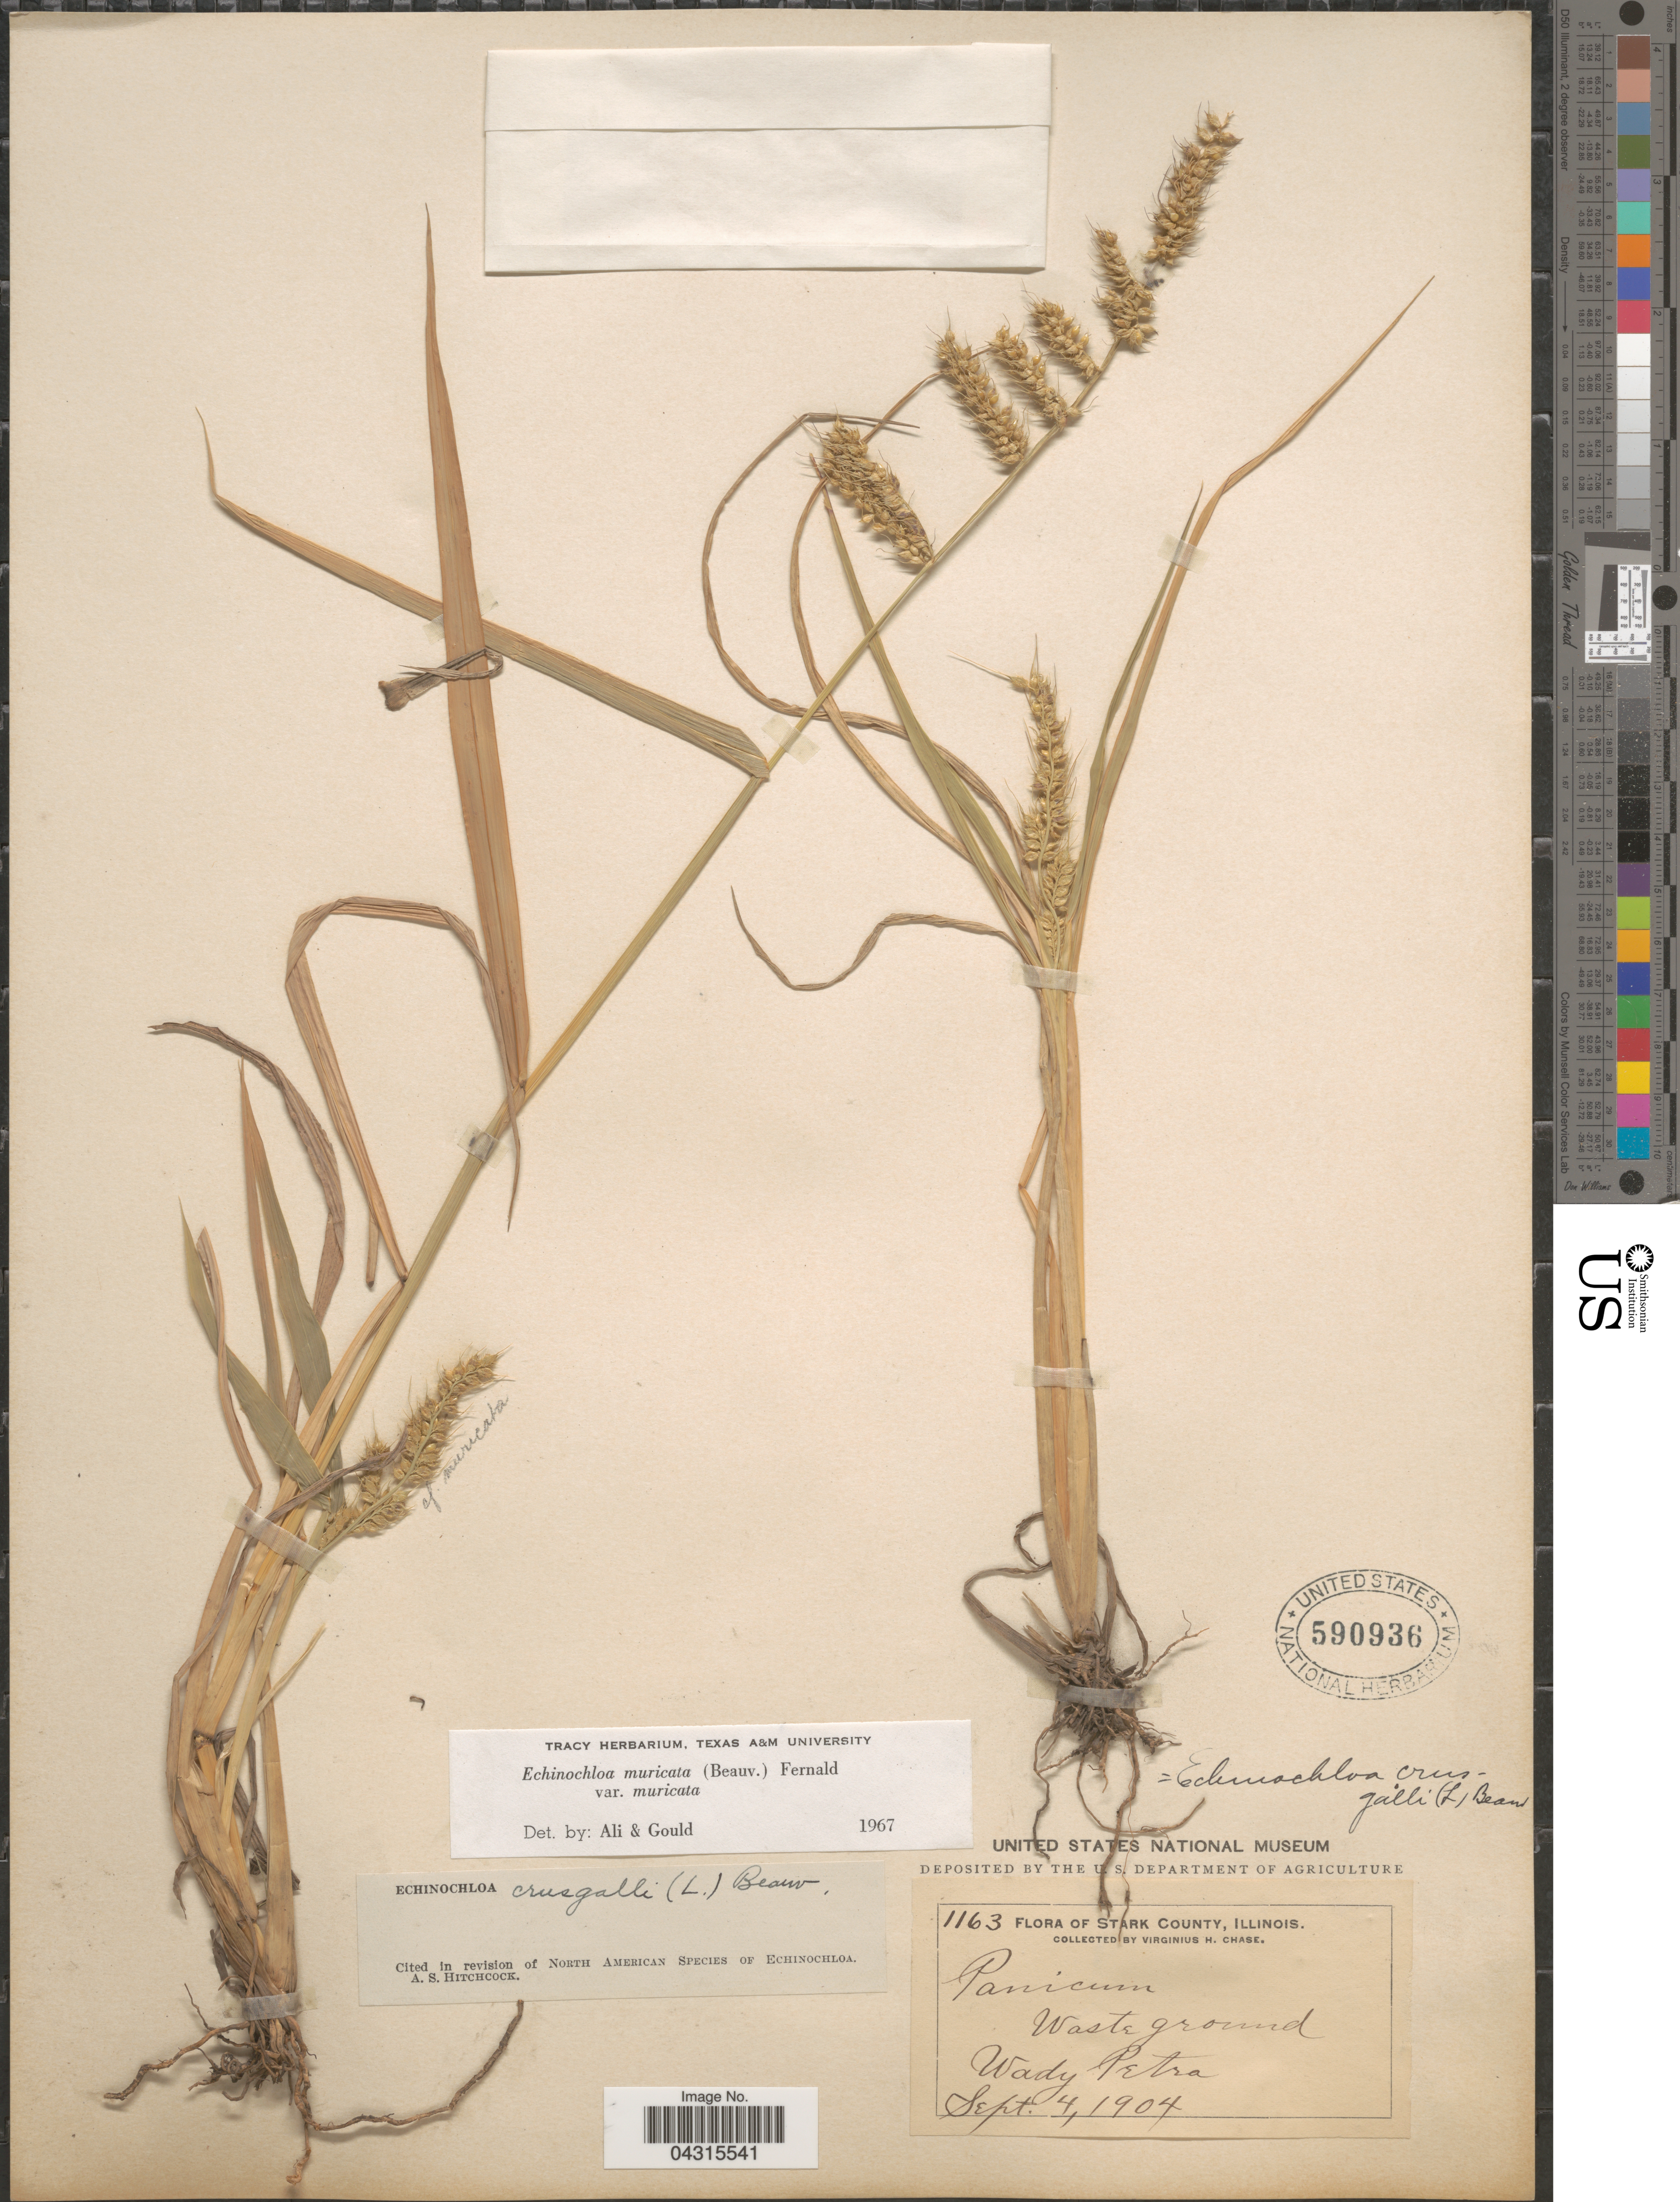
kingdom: Plantae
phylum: Tracheophyta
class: Liliopsida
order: Poales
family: Poaceae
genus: Echinochloa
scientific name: Echinochloa muricata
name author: (P. Beauv.) Fernald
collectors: V. H. Chase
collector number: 1163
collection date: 1904-09-04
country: United States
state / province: Illinois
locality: Stark County. Wady Pera.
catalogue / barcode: US 590936